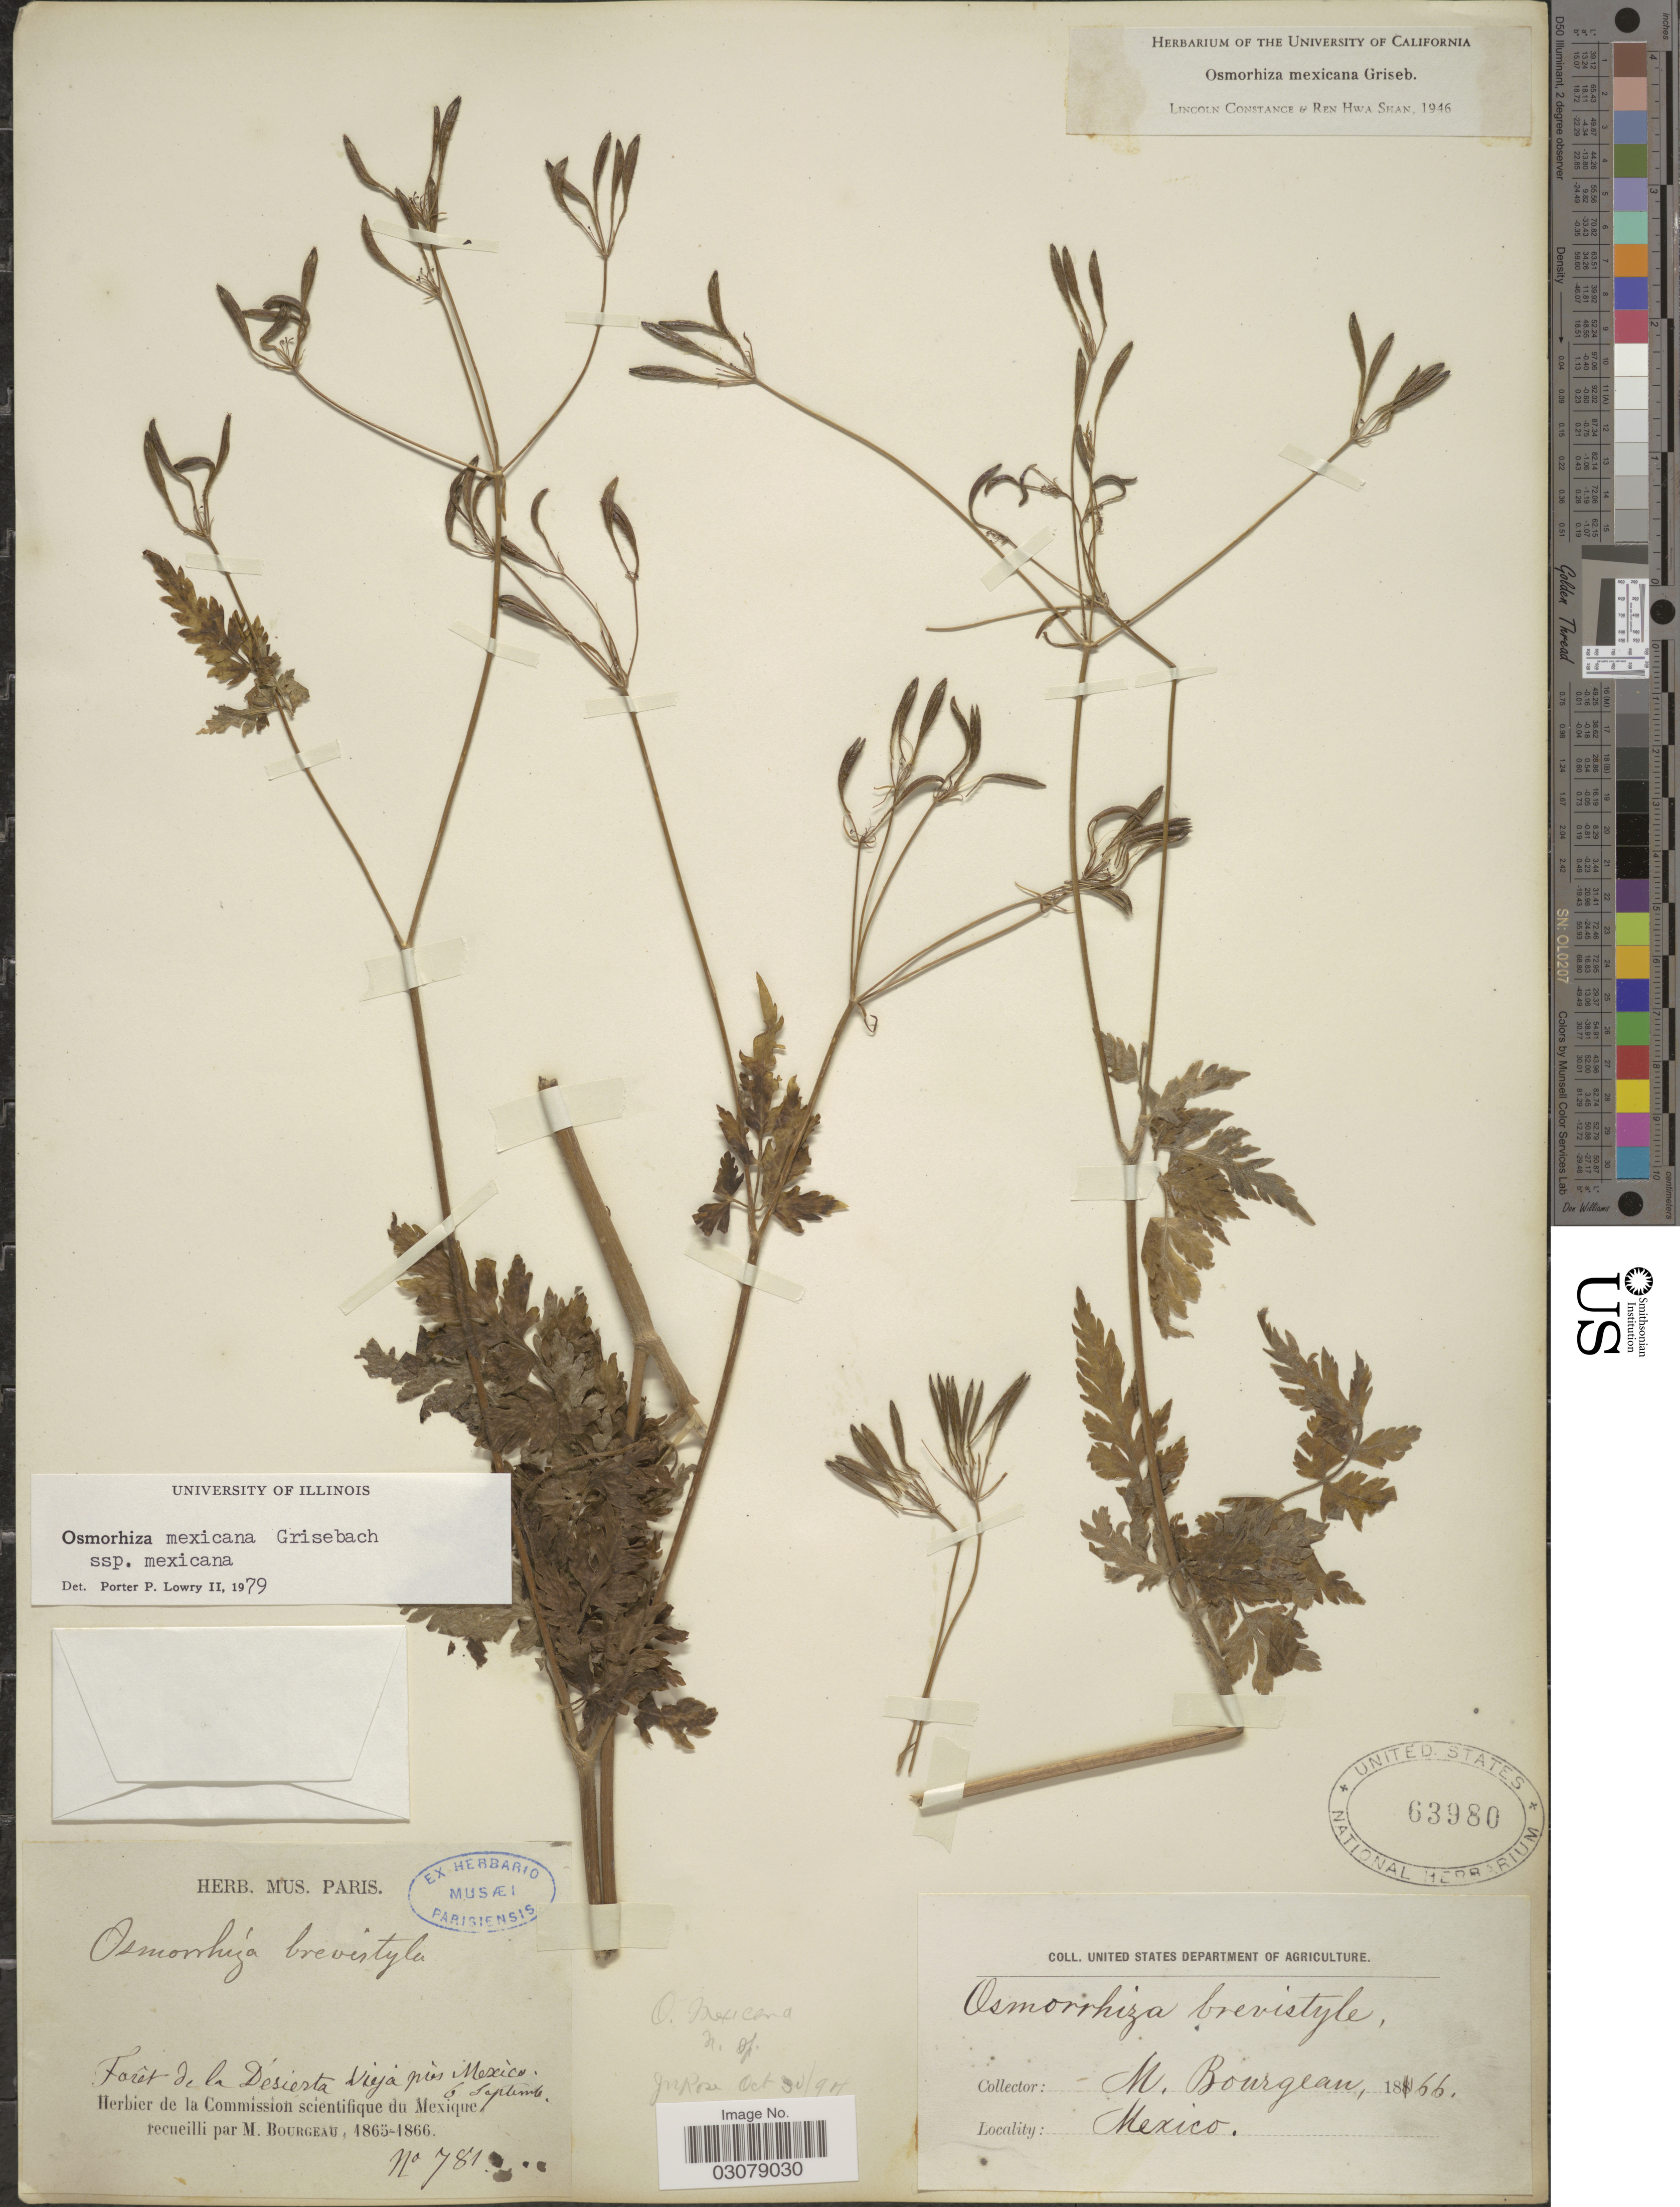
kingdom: Plantae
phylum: Tracheophyta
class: Magnoliopsida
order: Apiales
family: Apiaceae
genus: Osmorhiza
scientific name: Osmorhiza mexicana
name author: Griseb.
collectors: M. Bourgeau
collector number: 781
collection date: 1865-09-06/1866-09-06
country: Mexico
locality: Forêt de la Desierta Vieja près Mexico.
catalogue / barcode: US 63980